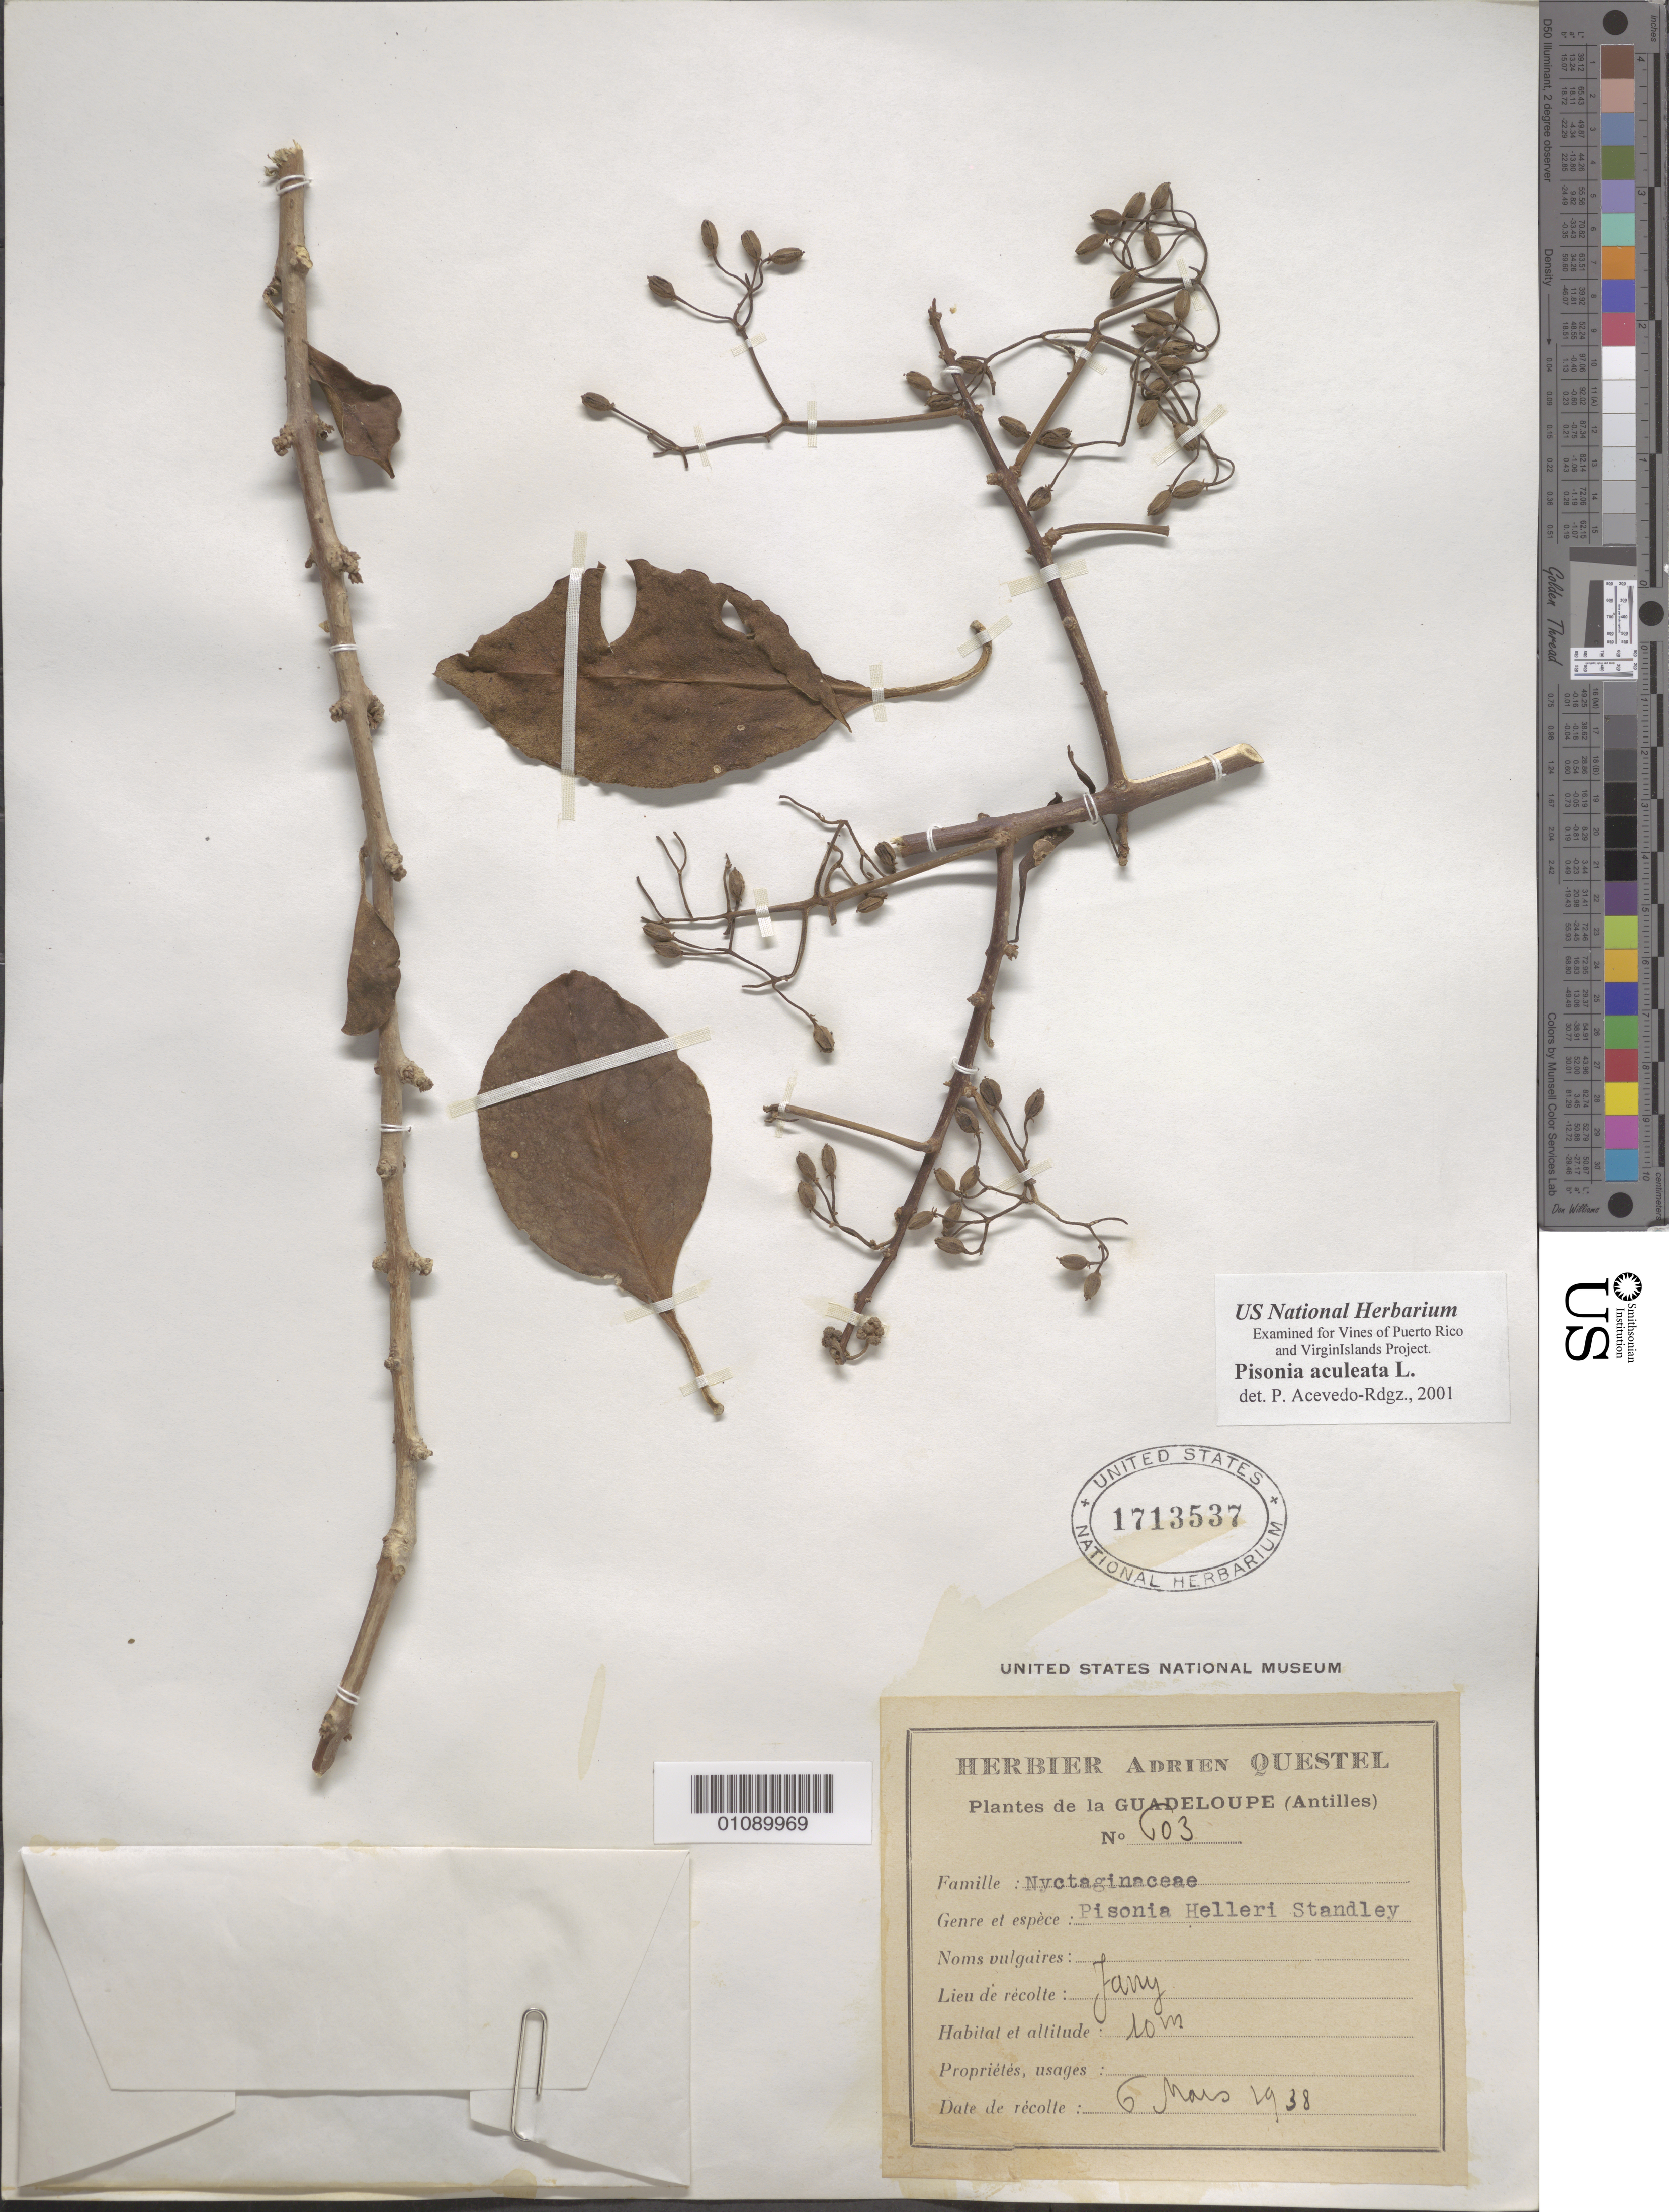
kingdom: Plantae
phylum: Tracheophyta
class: Magnoliopsida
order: Caryophyllales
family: Nyctaginaceae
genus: Pisonia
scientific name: Pisonia aculeata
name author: L.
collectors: A. Questel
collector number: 603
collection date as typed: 06 Mar 1938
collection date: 1938-03-06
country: Guadeloupe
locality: Farry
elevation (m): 10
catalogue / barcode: US 1713537